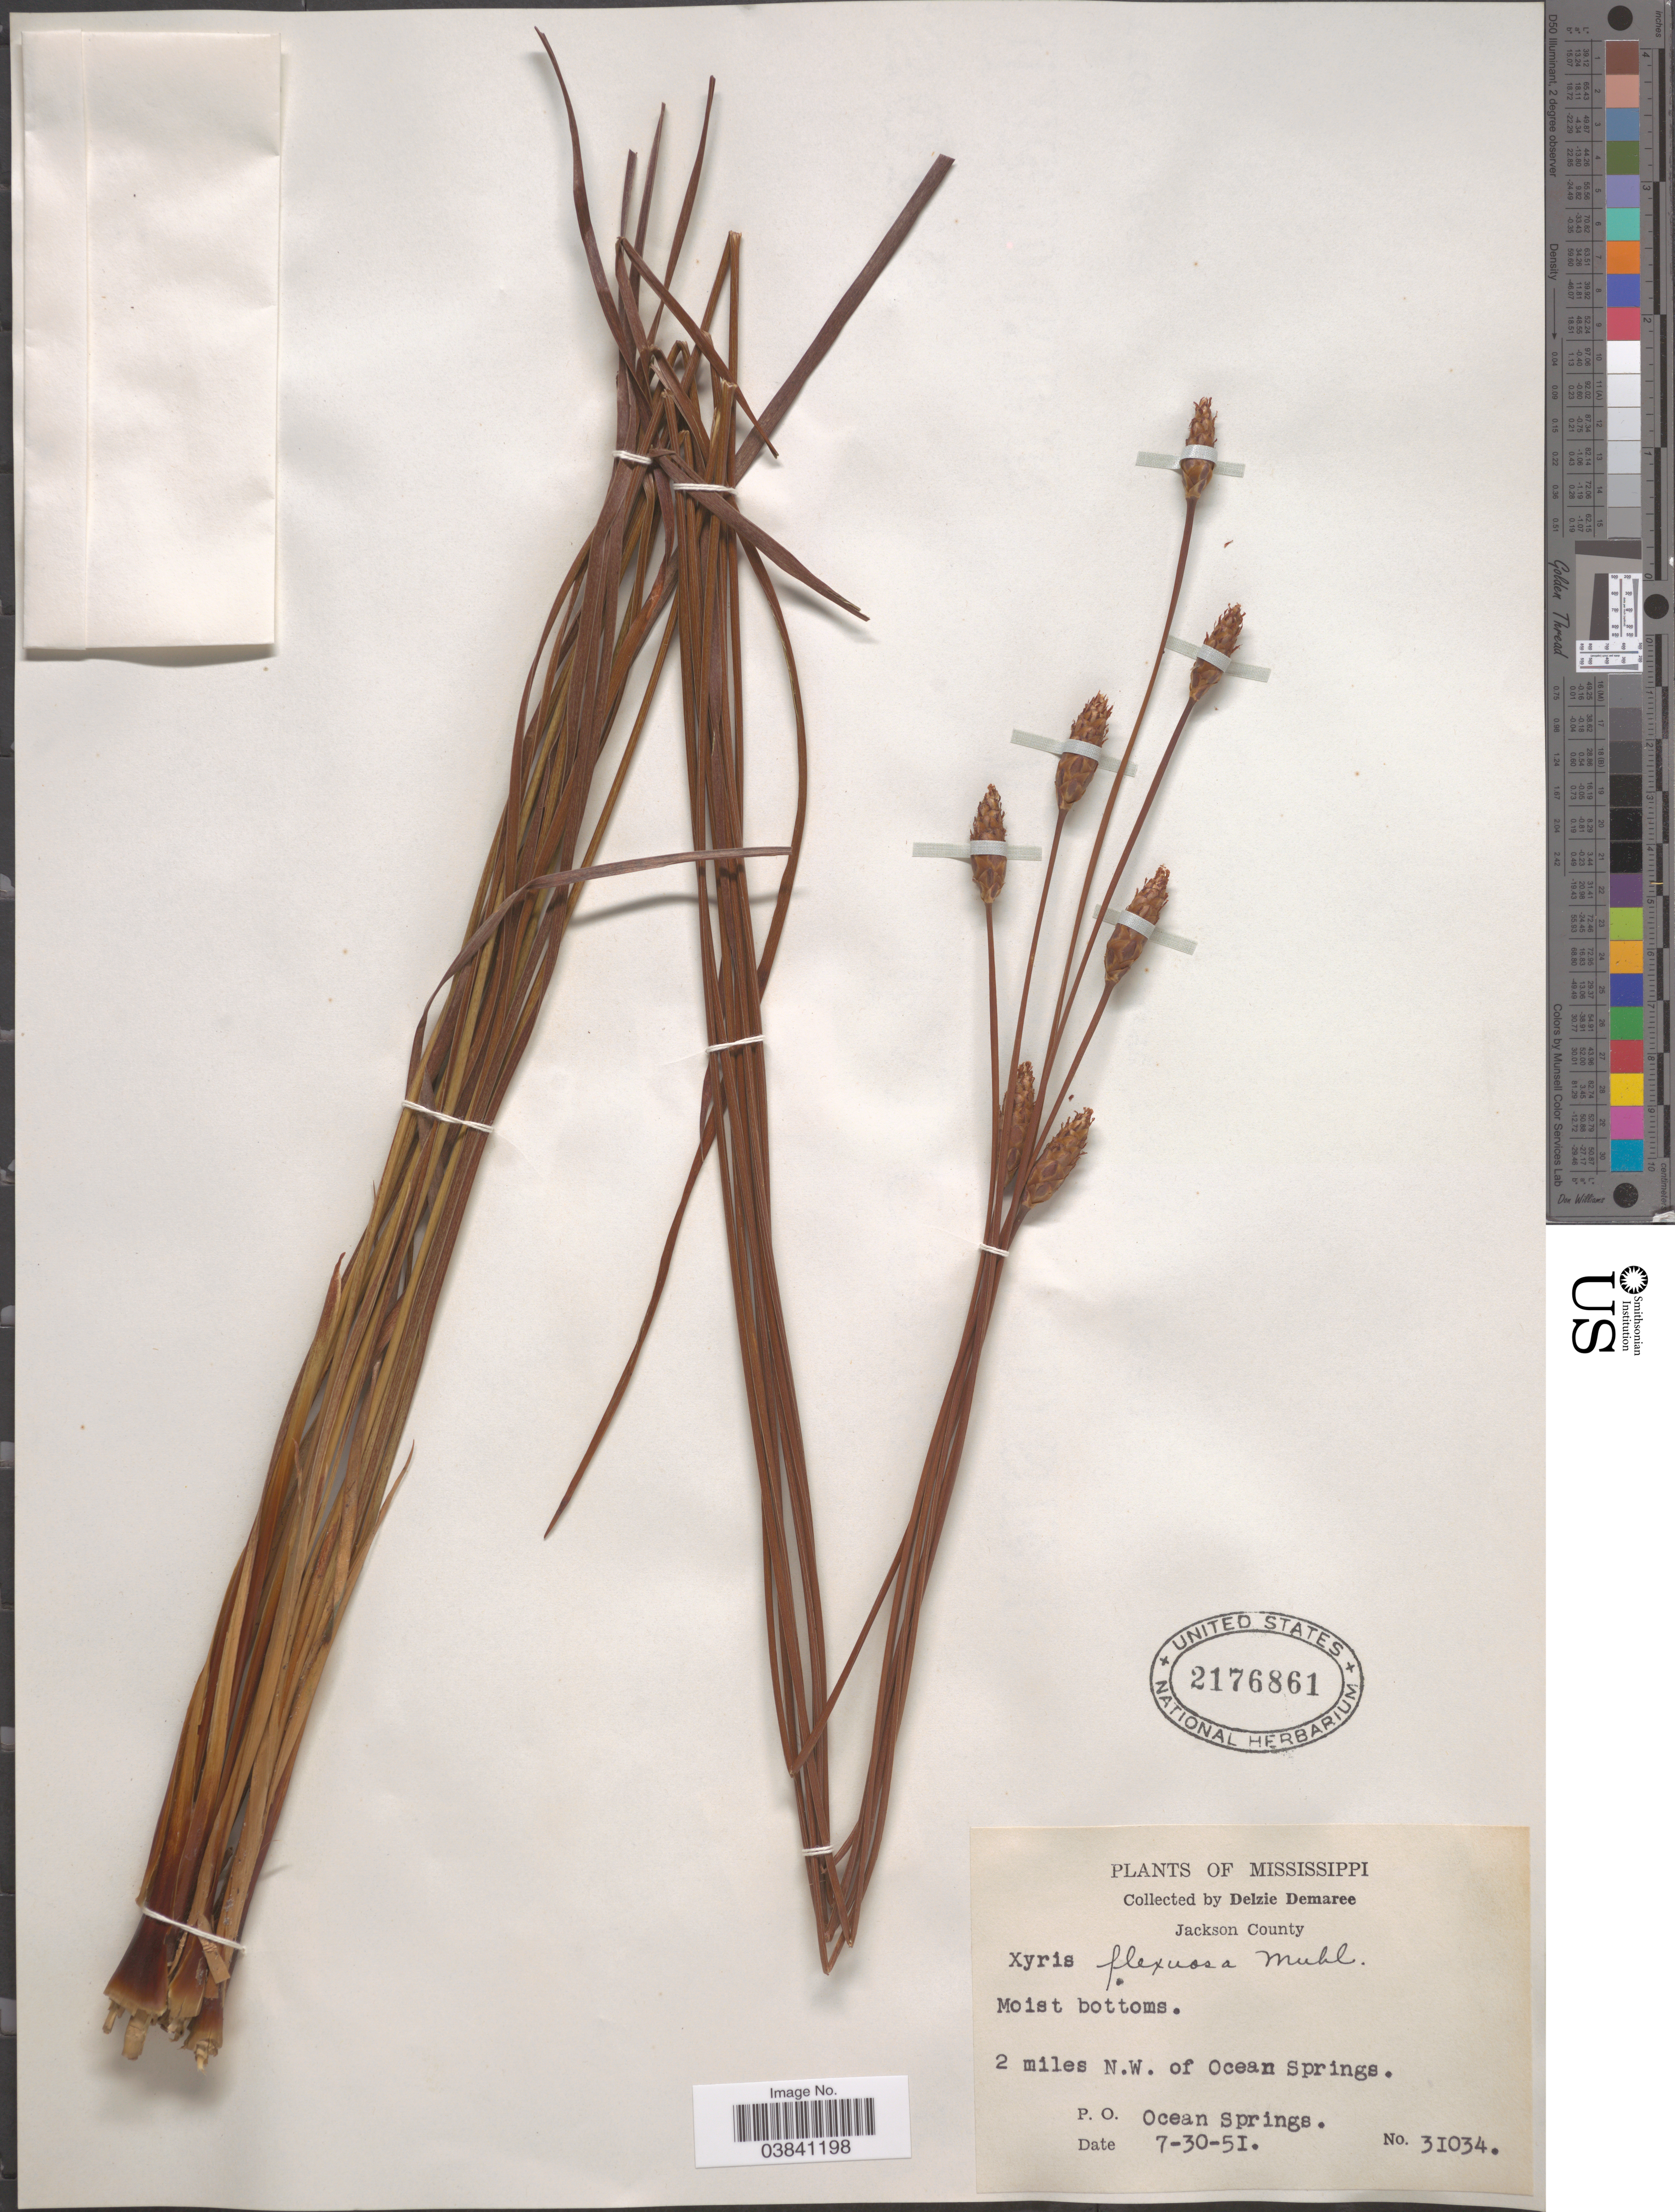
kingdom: Plantae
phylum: Tracheophyta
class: Liliopsida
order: Poales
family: Xyridaceae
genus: Xyris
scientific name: Xyris caroliniana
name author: Walter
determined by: Strong, Mark T., (BOT), Smithsonian Institution - National Museum of Natural History (UNITED STATES)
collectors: D. Demaree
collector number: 31034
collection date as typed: Transcribed d/m/y: 30/7/51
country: United States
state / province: Mississippi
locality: Jackson County. 2 miles N. W. of Ocean Springs. P. O. Ocean Springs.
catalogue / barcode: US 2176861